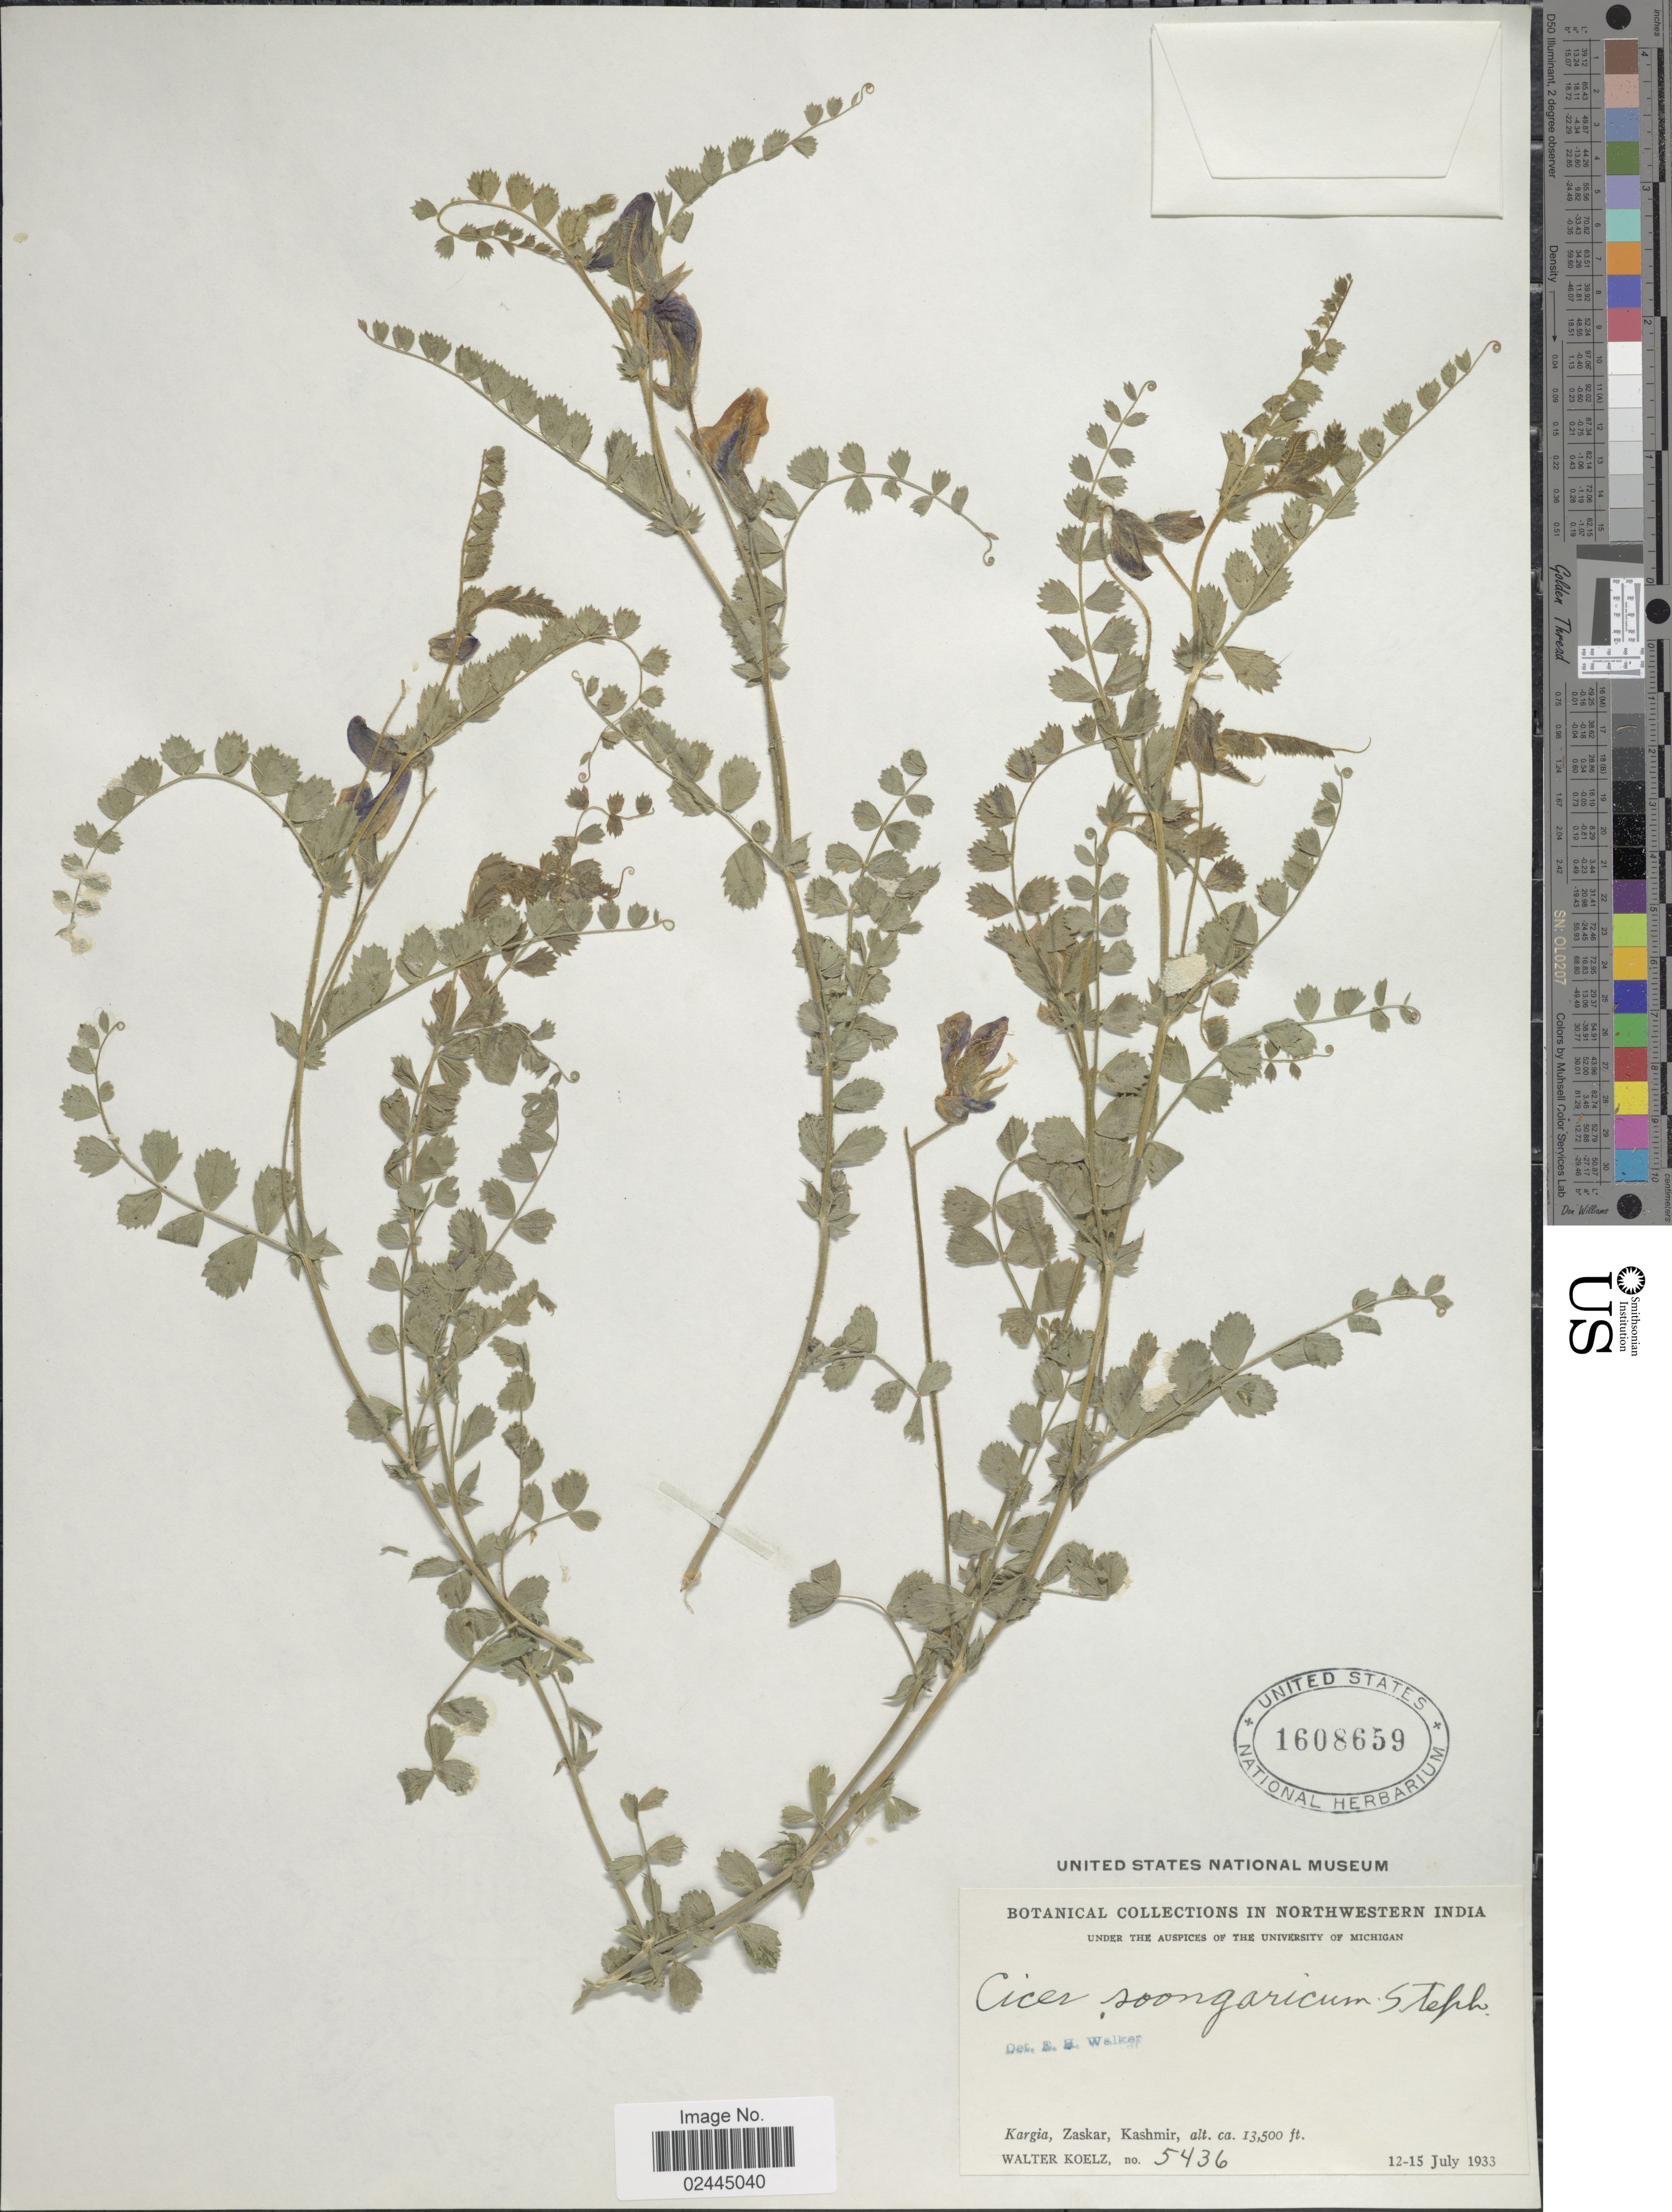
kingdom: Plantae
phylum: Tracheophyta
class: Magnoliopsida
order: Fabales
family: Fabaceae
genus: Cicer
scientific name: Cicer songaricum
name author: DC.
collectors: W. N. Koelz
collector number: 5436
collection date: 1933-07-12/1933-07-15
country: India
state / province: Jammu and Kashmir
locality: Northwestern India, Kargia, Zaskar, Kashmir.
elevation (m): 4115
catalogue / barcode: US 1608659